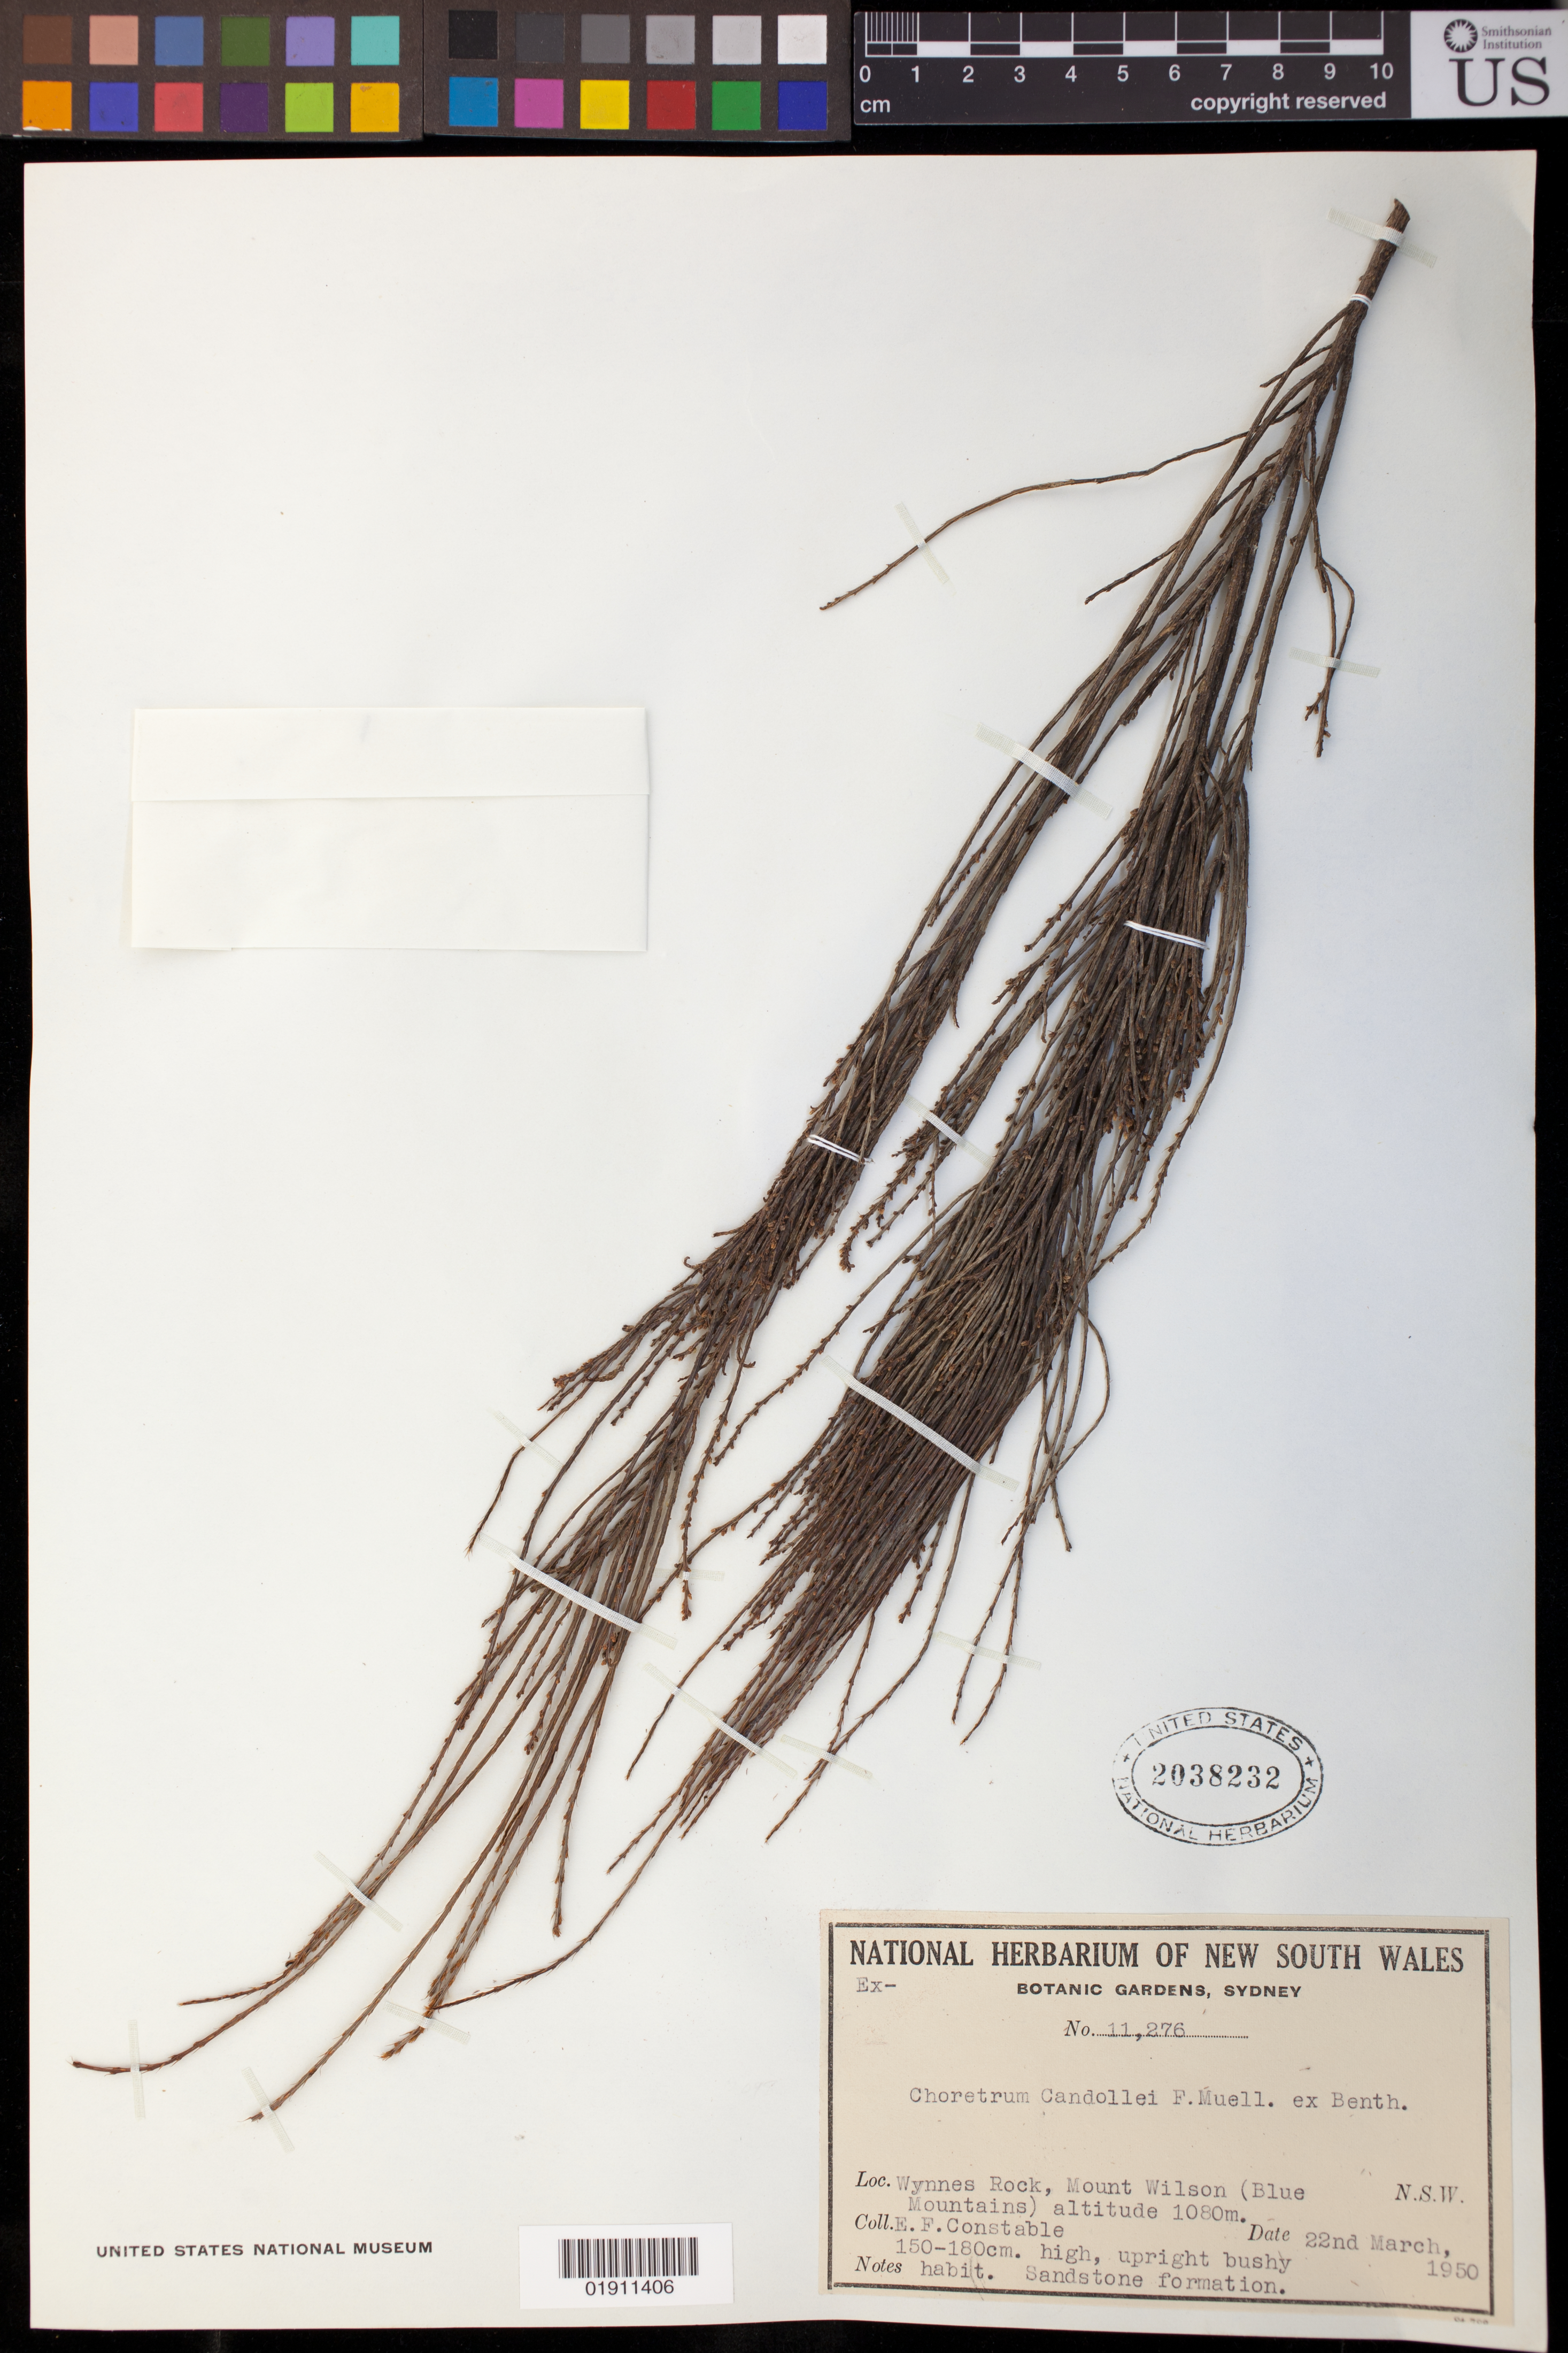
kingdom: Plantae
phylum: Tracheophyta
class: Magnoliopsida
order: Santalales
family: Amphorogynaceae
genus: Choretrum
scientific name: Choretrum candollei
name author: F. Muell. ex Benth.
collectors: E. F. Constable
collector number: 11276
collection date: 1950-03-22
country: Australia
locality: Wynnes Rock, Mount Wilson (Blue Mountains)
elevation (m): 1080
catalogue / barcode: US 2038232